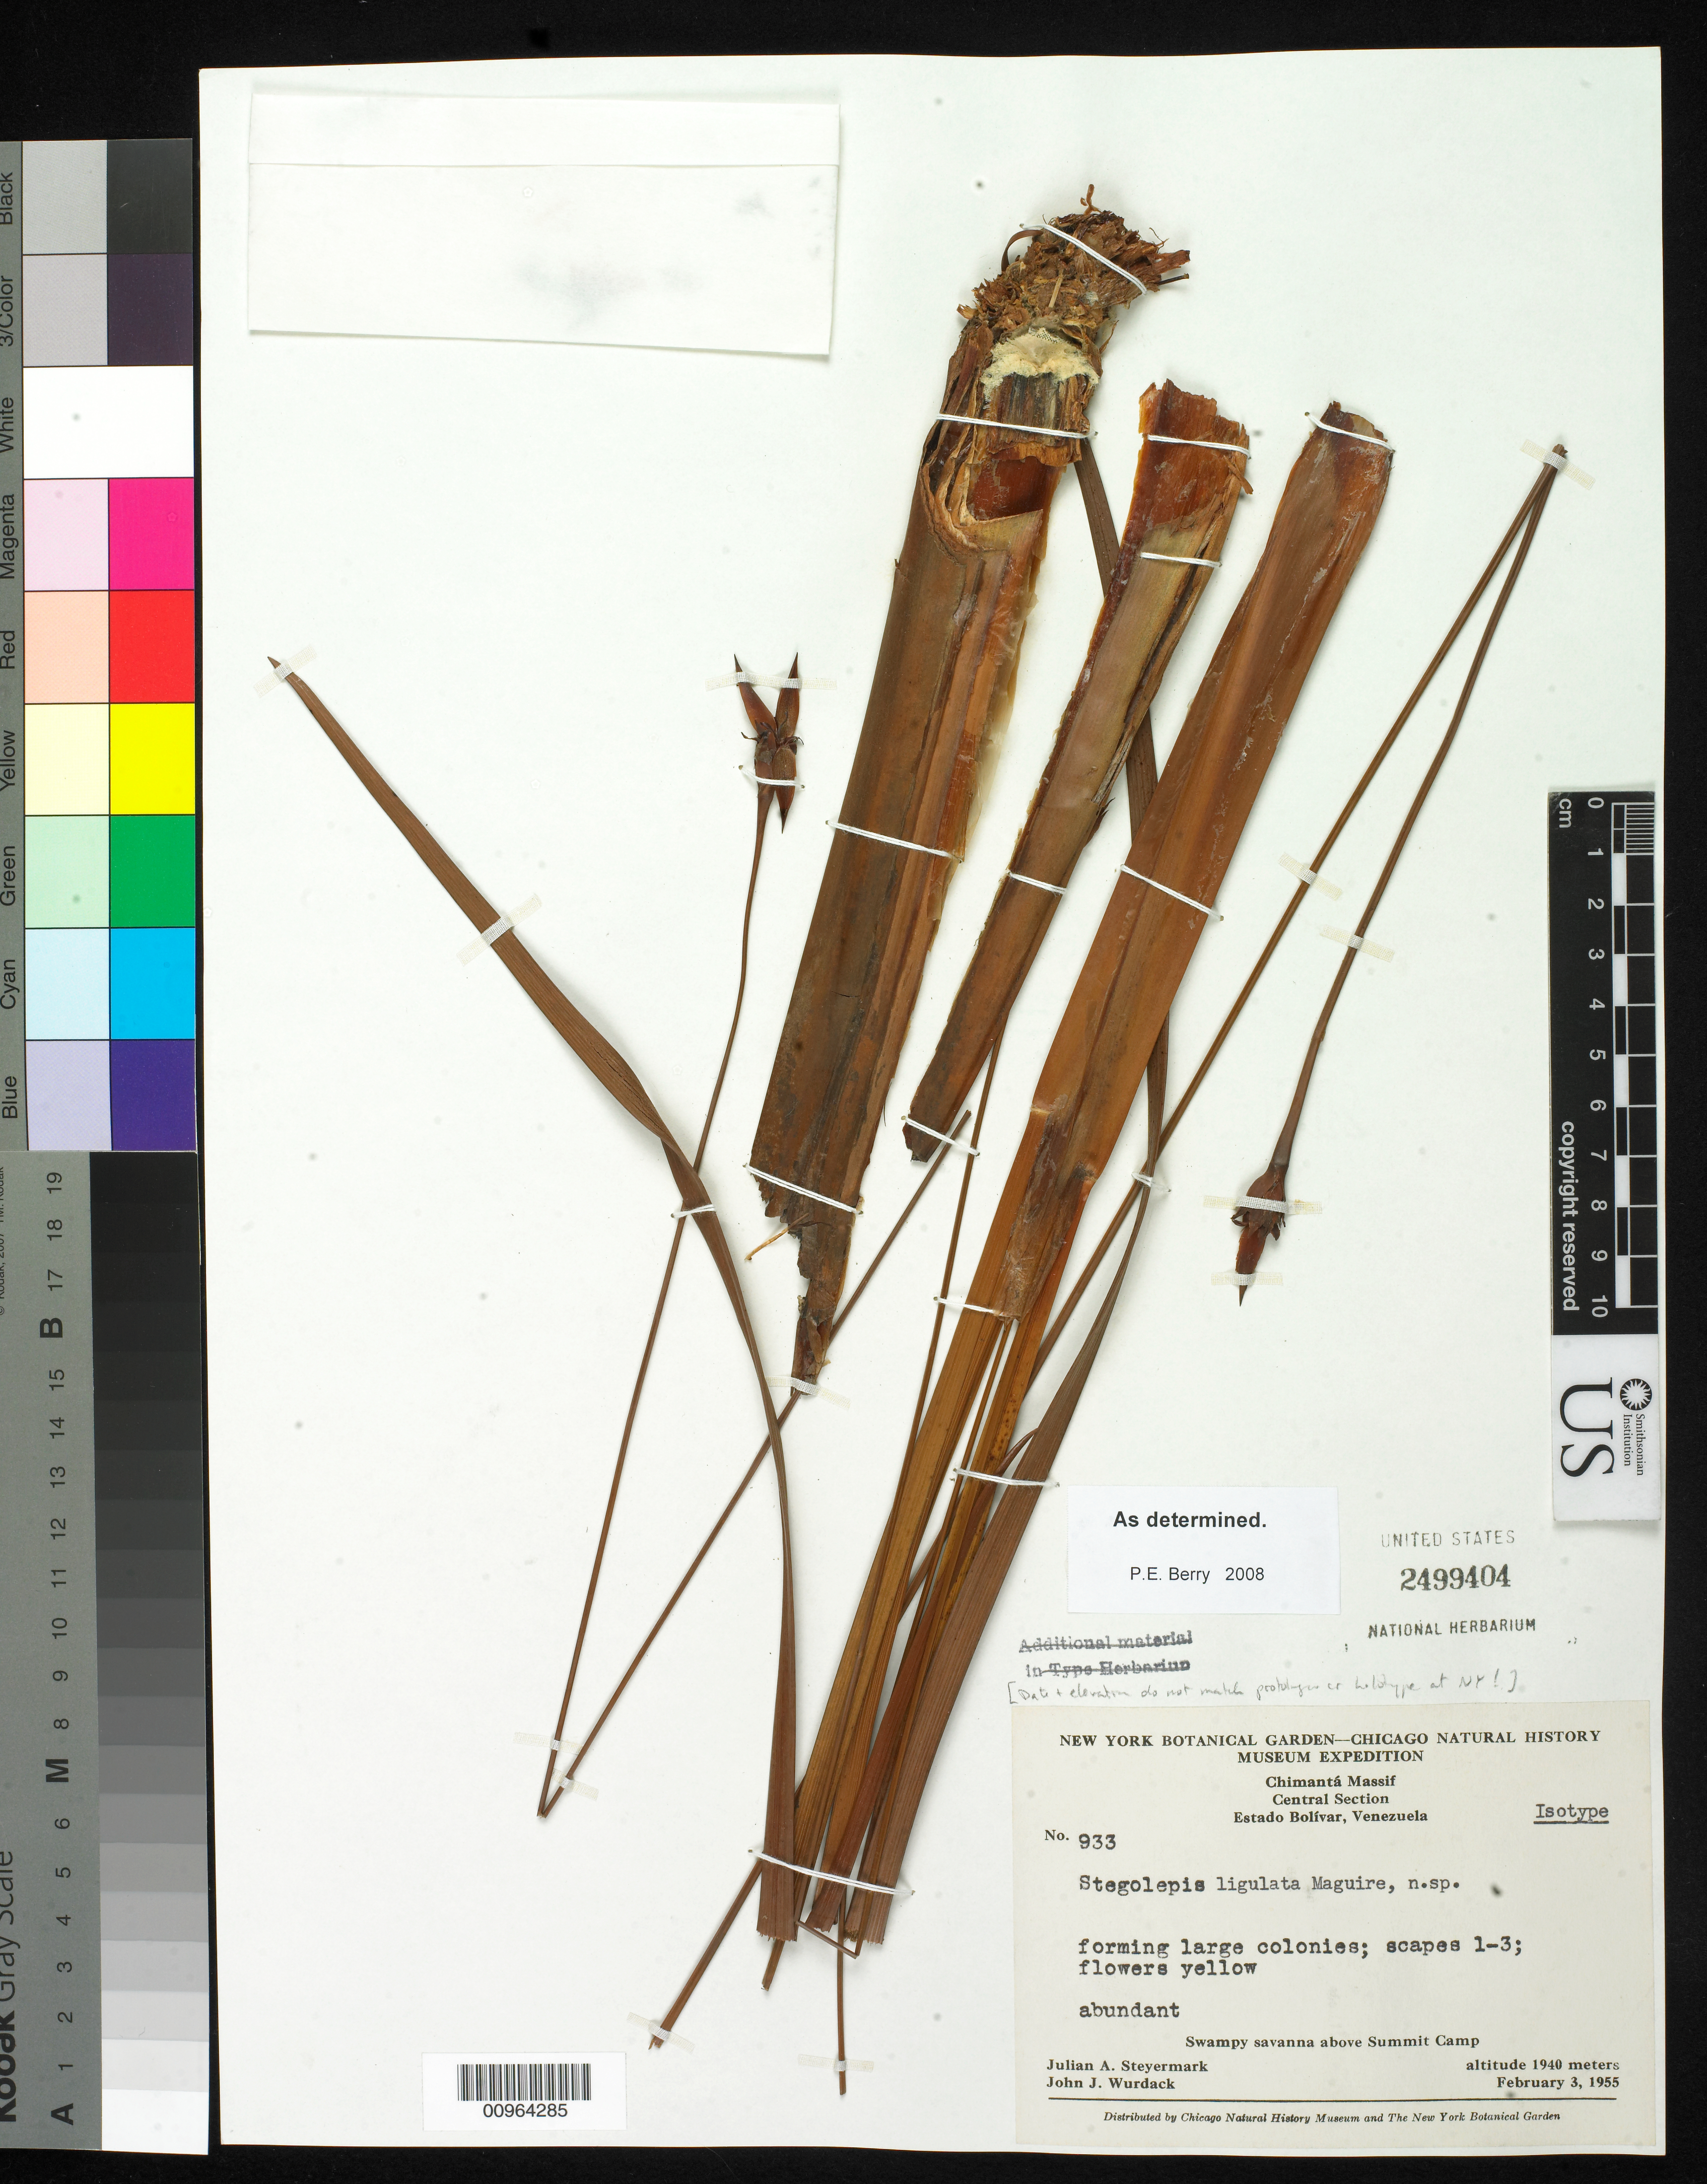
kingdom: Plantae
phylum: Tracheophyta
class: Liliopsida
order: Poales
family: Rapateaceae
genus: Stegolepis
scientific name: Stegolepis ligulata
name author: Maguire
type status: Possible Isotype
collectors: J. Steyermark & J. J. Wurdack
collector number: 933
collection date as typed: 03 Feb 1955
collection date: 1955-02-03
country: Venezuela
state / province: Bolívar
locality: Chimanta Massif.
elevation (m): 1940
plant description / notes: Collection date (date & elevation) do not match protologue or holotype at NY.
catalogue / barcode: US 2499404